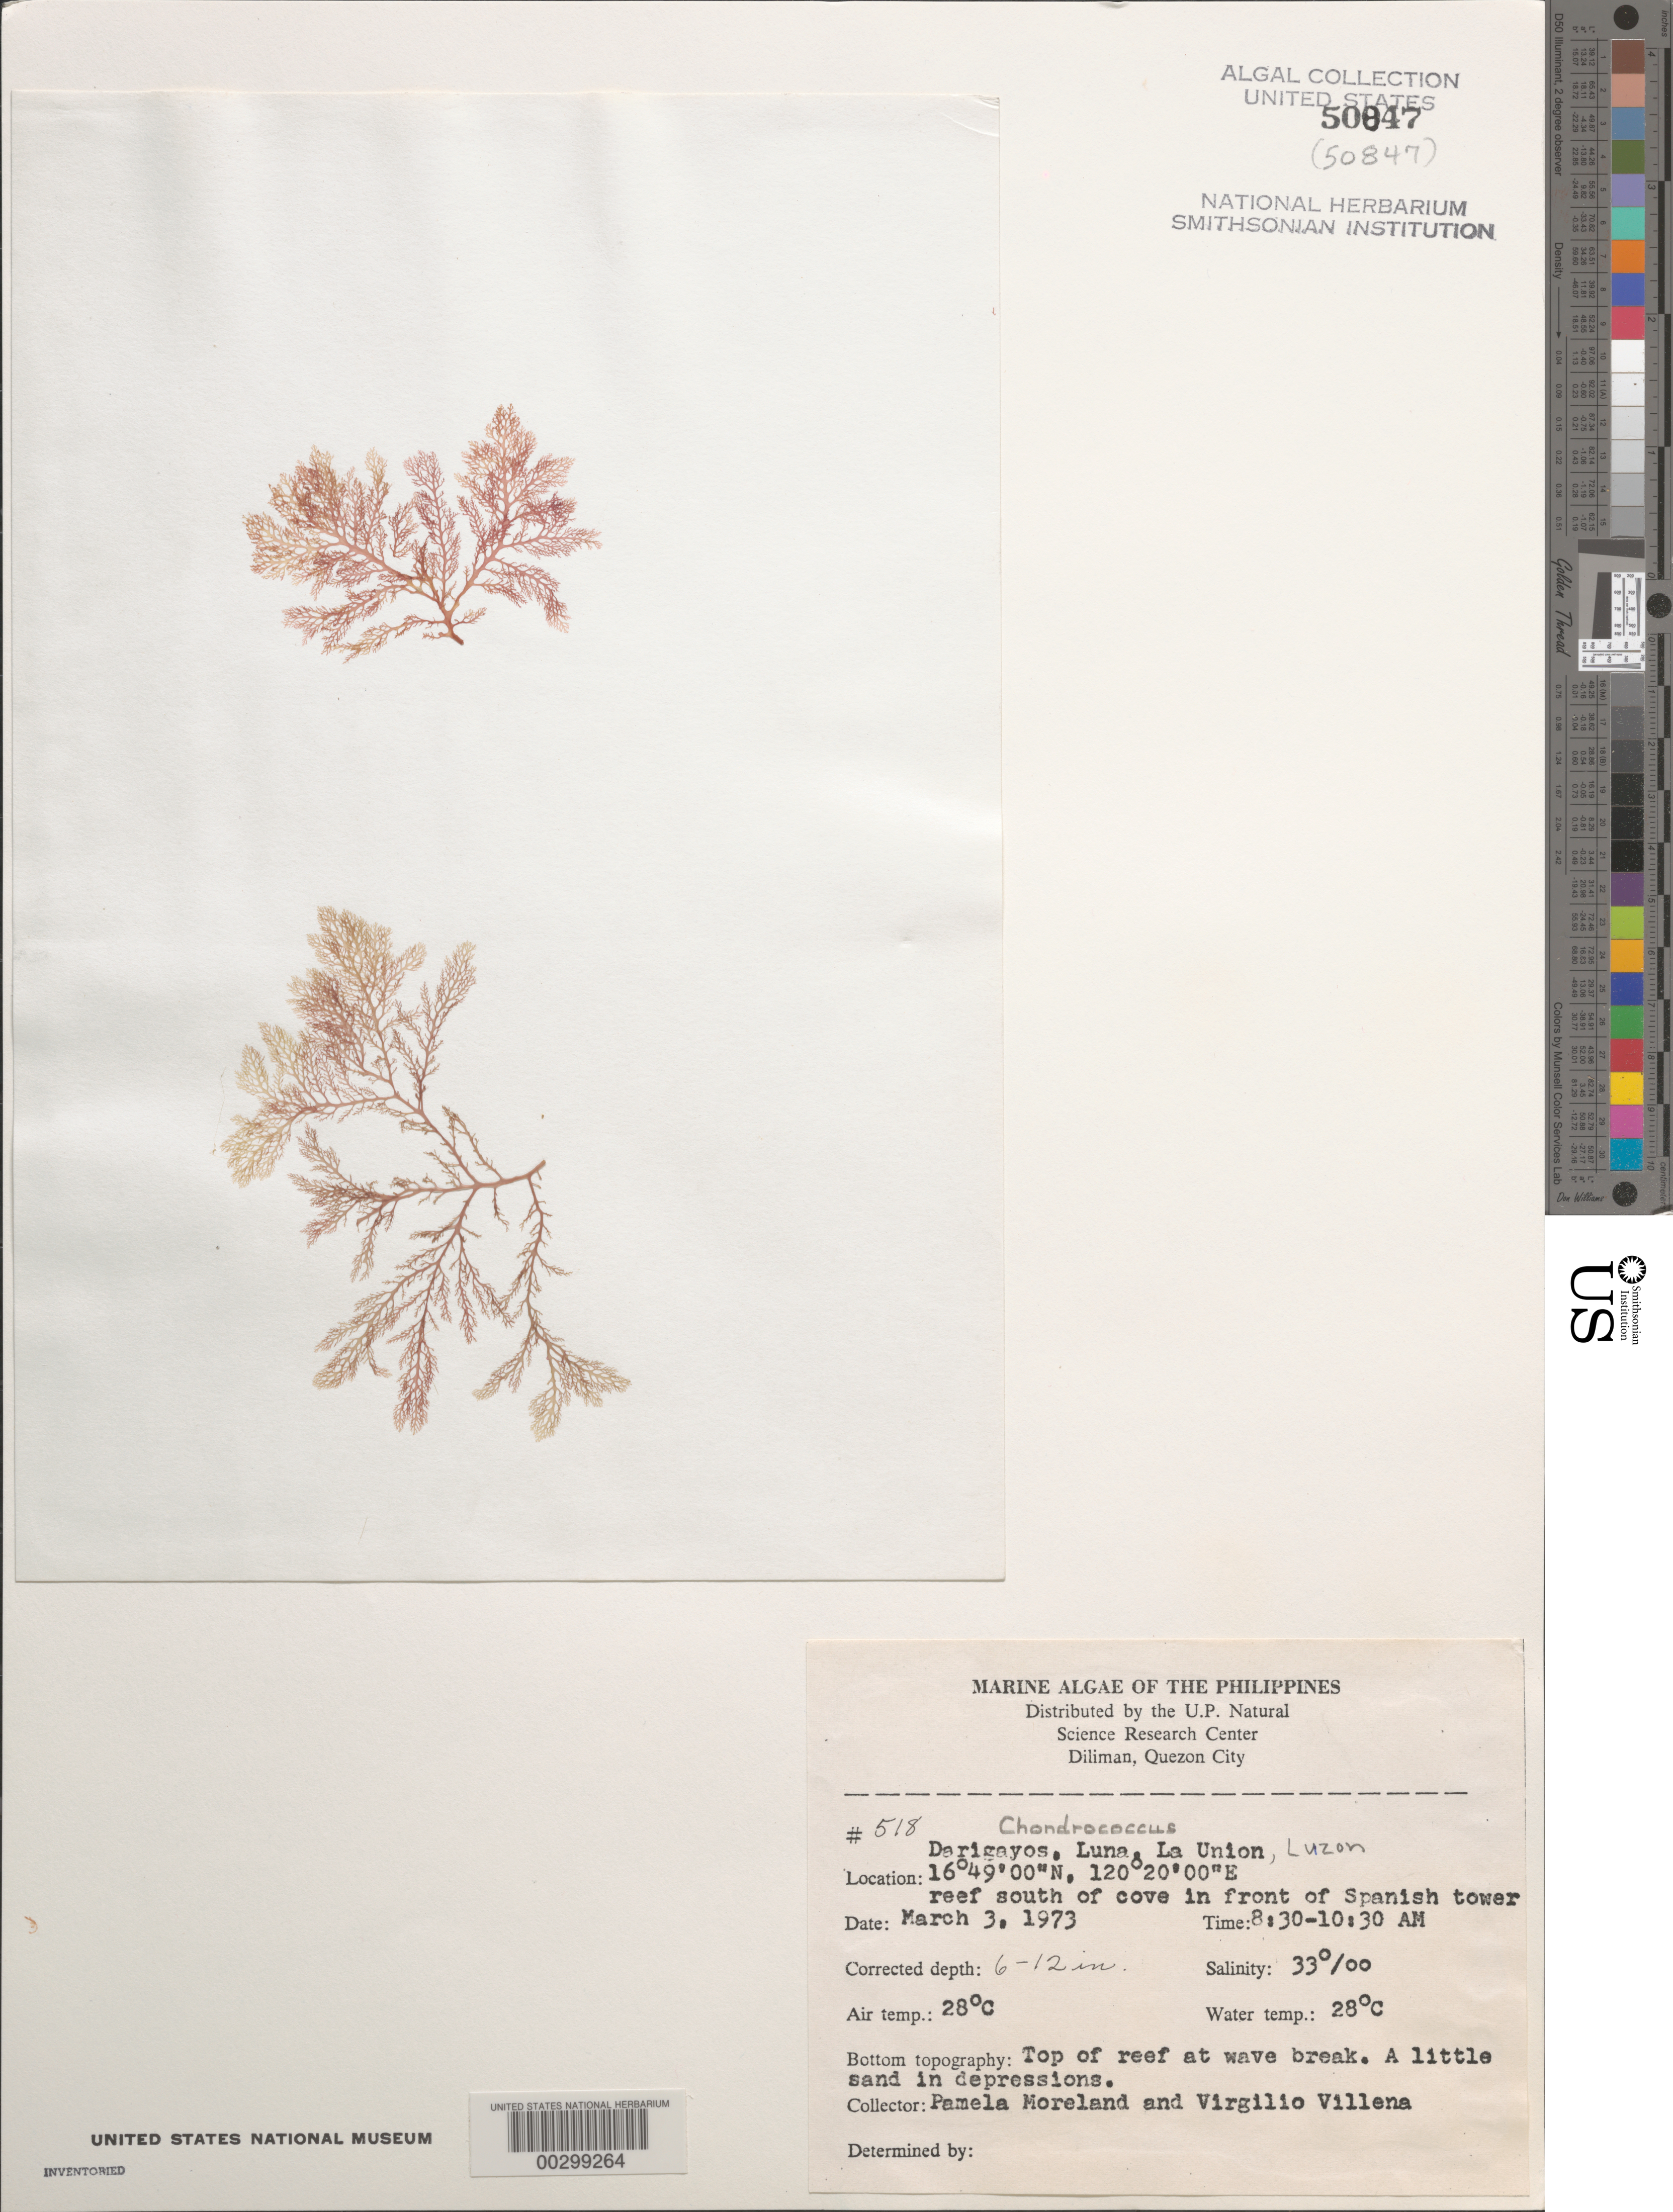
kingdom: Plantae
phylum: Rhodophyta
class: Florideophyceae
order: Gigartinales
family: Rhizophyllidaceae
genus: Chondrococcus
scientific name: Chondrococcus sp.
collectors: P. Moreland & V. Villena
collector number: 518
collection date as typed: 03 Mar 1973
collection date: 1973-03-03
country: Philippines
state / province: Ilocos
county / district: La Union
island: Luzon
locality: Darigayos, Luna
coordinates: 16 49' 00" N, 120 20' 00" E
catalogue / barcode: US 50847